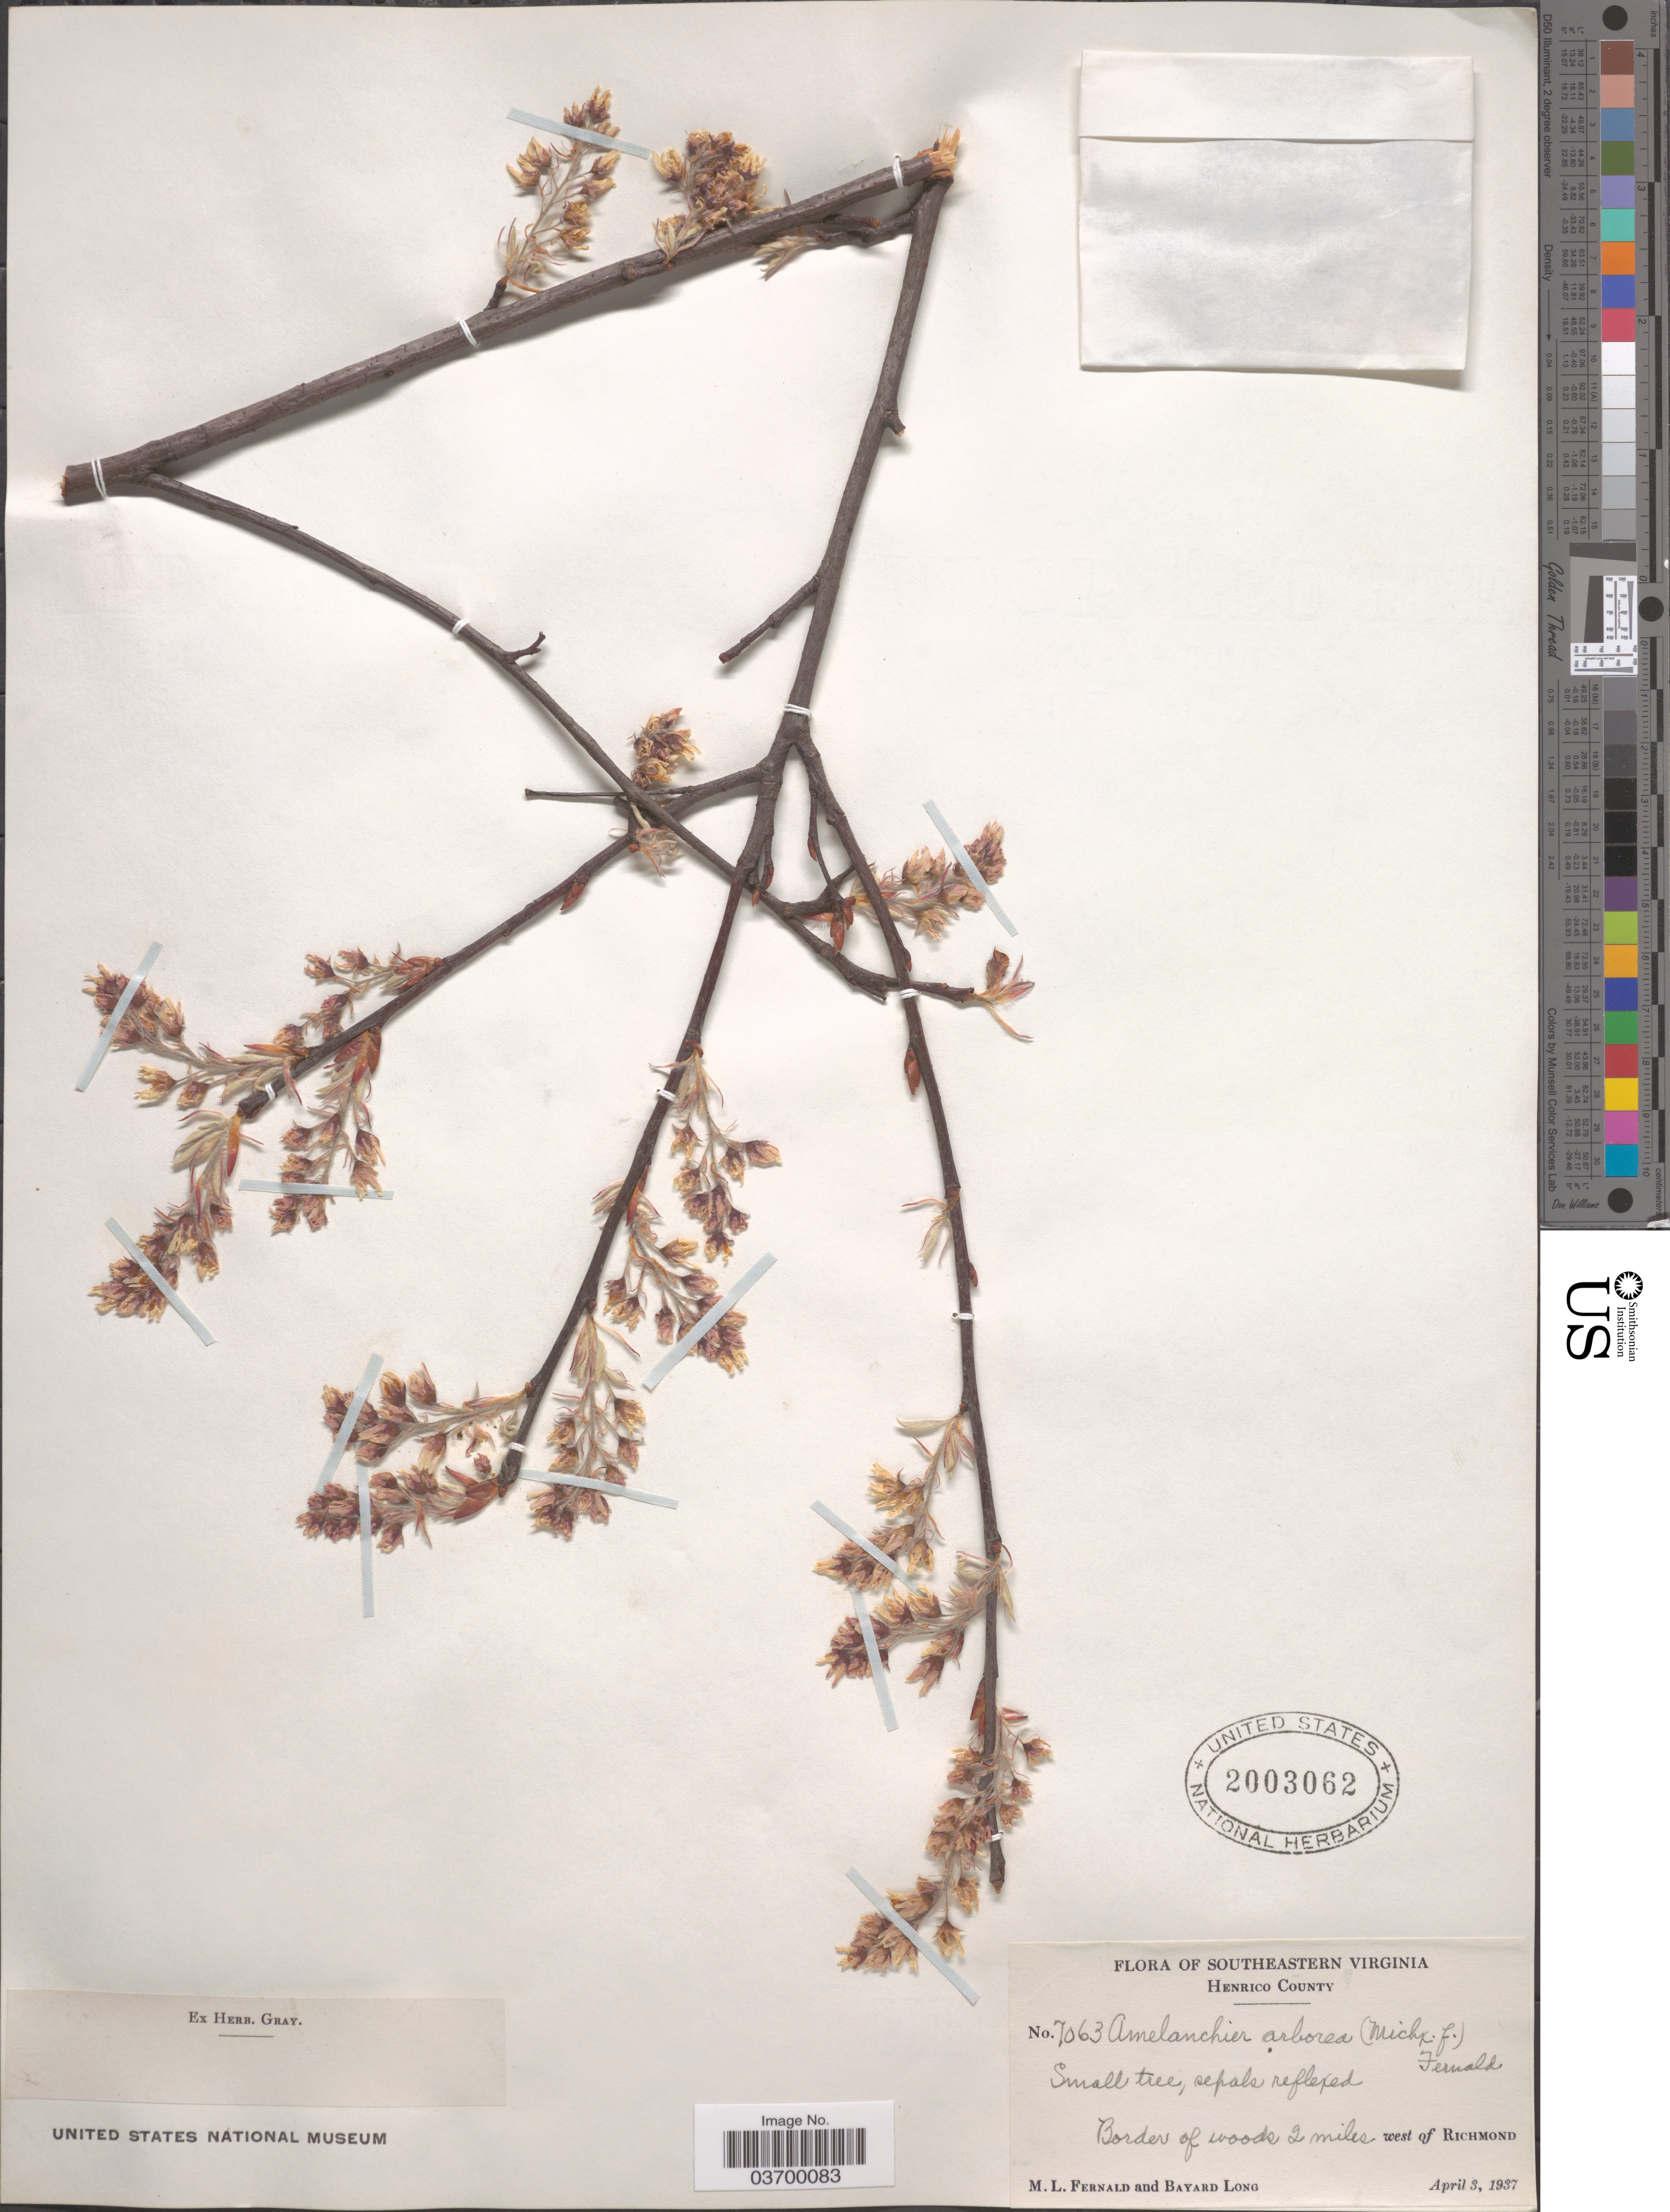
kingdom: Plantae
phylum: Tracheophyta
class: Magnoliopsida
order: Rosales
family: Rosaceae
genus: Amelanchier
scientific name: Amelanchier arborea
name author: (F. Michx.) Fernald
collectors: M. L. Fernald & B. Long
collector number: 7063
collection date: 1937-04-03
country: United States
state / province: Virginia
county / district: City of Richmond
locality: Southeastern Virginia. Henrico County. Border of woods 2 miles west of Richmond.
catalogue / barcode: US 2003062